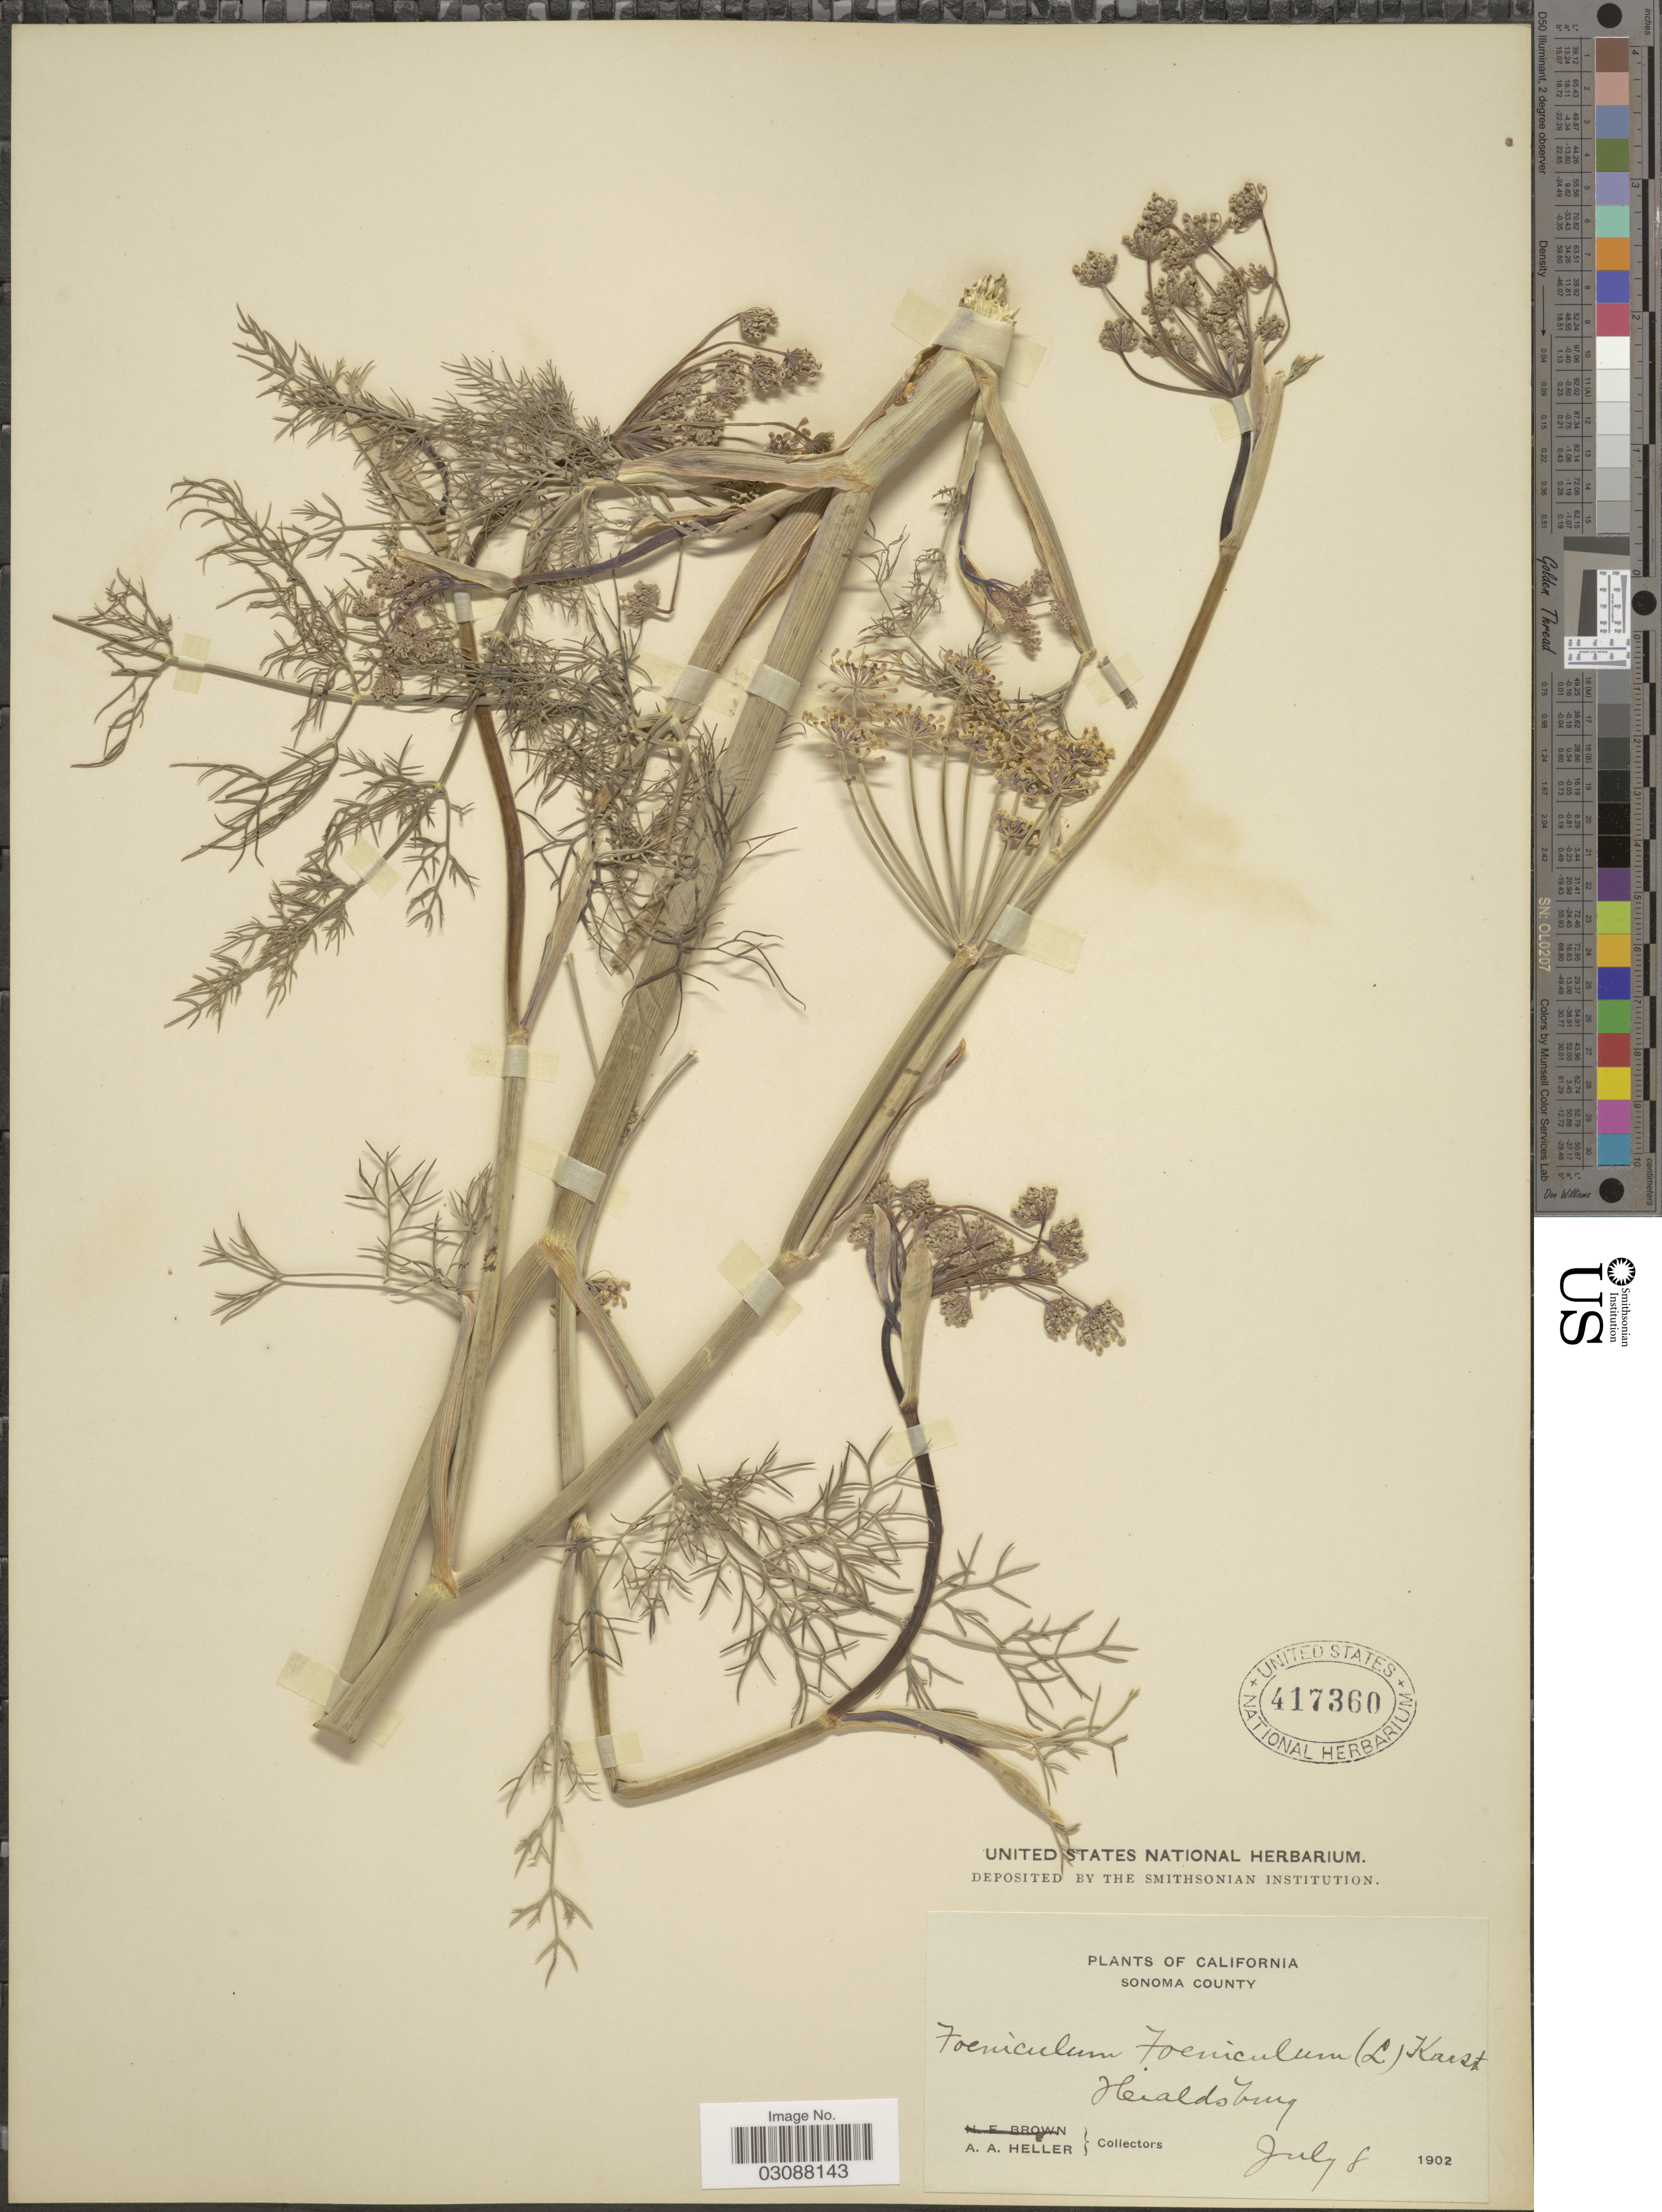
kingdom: Plantae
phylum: Tracheophyta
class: Magnoliopsida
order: Apiales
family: Apiaceae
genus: Foeniculum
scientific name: Foeniculum vulgare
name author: Mill.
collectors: A. A. Heller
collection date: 1902-07-08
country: United States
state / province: California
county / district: Sonoma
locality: Sonoma County. Heraldsburg.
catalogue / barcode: US 417360